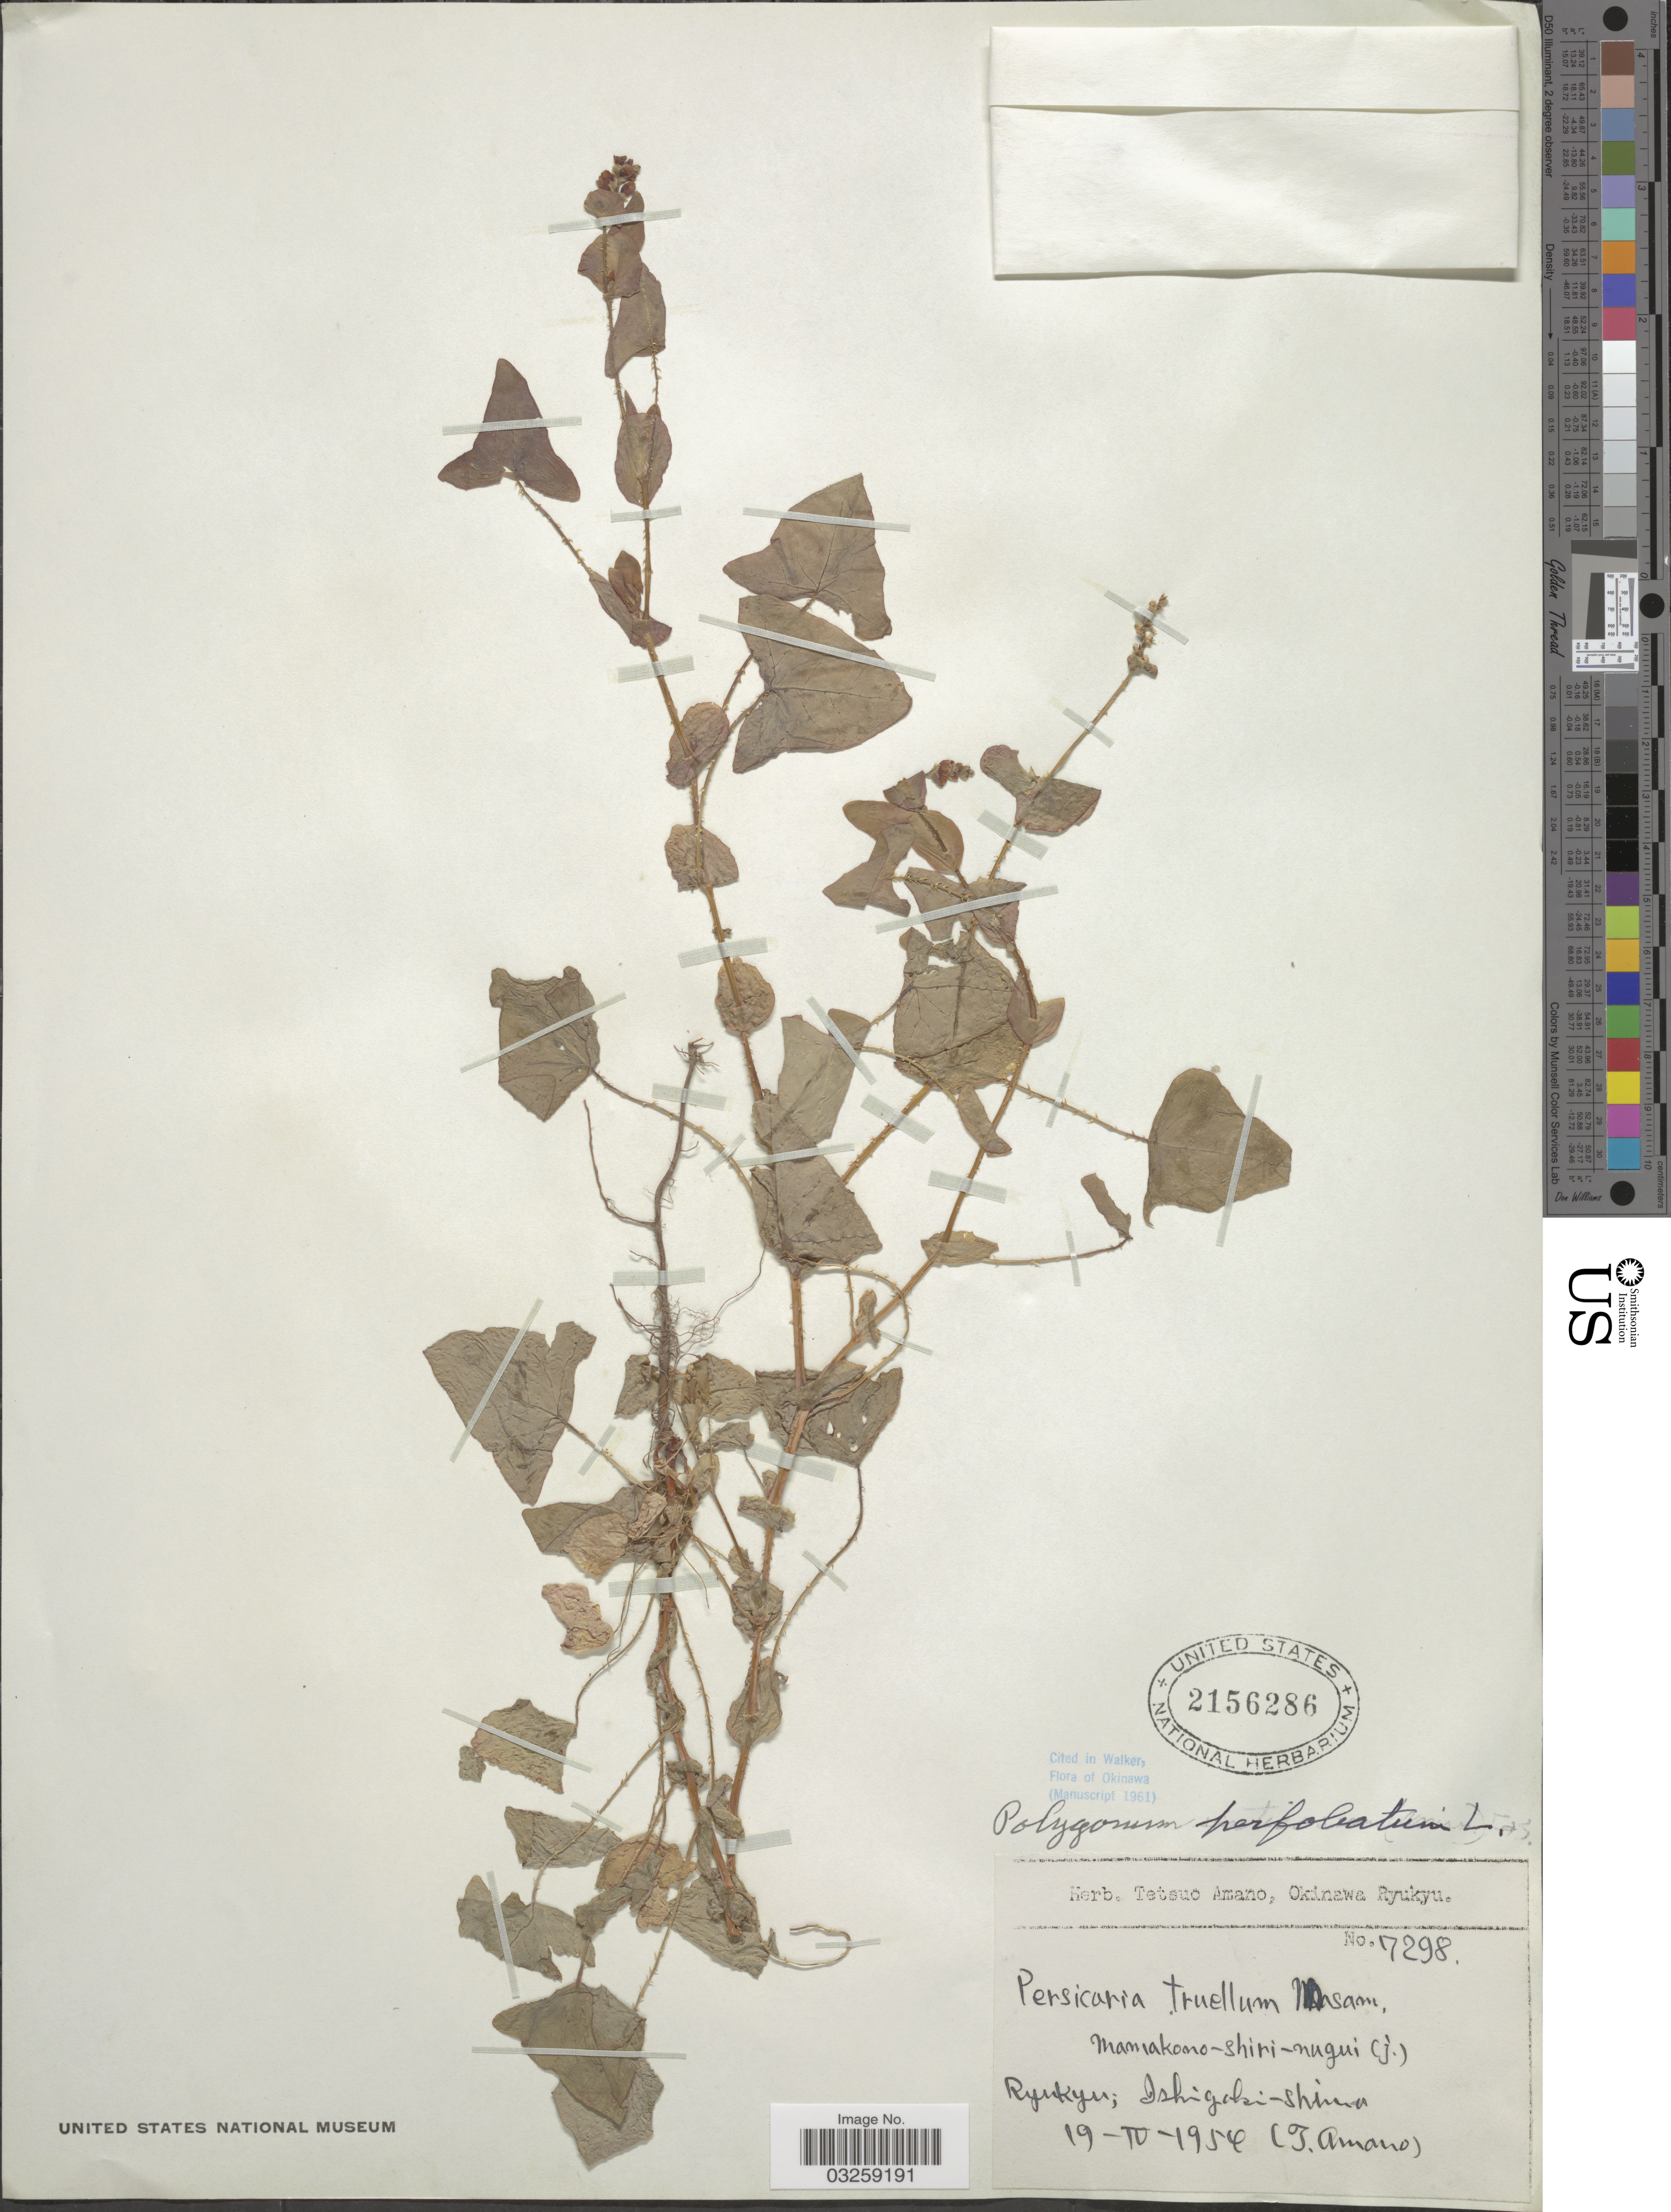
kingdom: Plantae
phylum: Tracheophyta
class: Magnoliopsida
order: Caryophyllales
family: Polygonaceae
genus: Polygonum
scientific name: Polygonum perfoliatum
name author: L.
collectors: T. Amano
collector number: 7298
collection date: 1954-04-19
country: Japan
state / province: Okinawa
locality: Ryukyu; Ishigaki-Shima.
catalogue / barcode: US 2156286